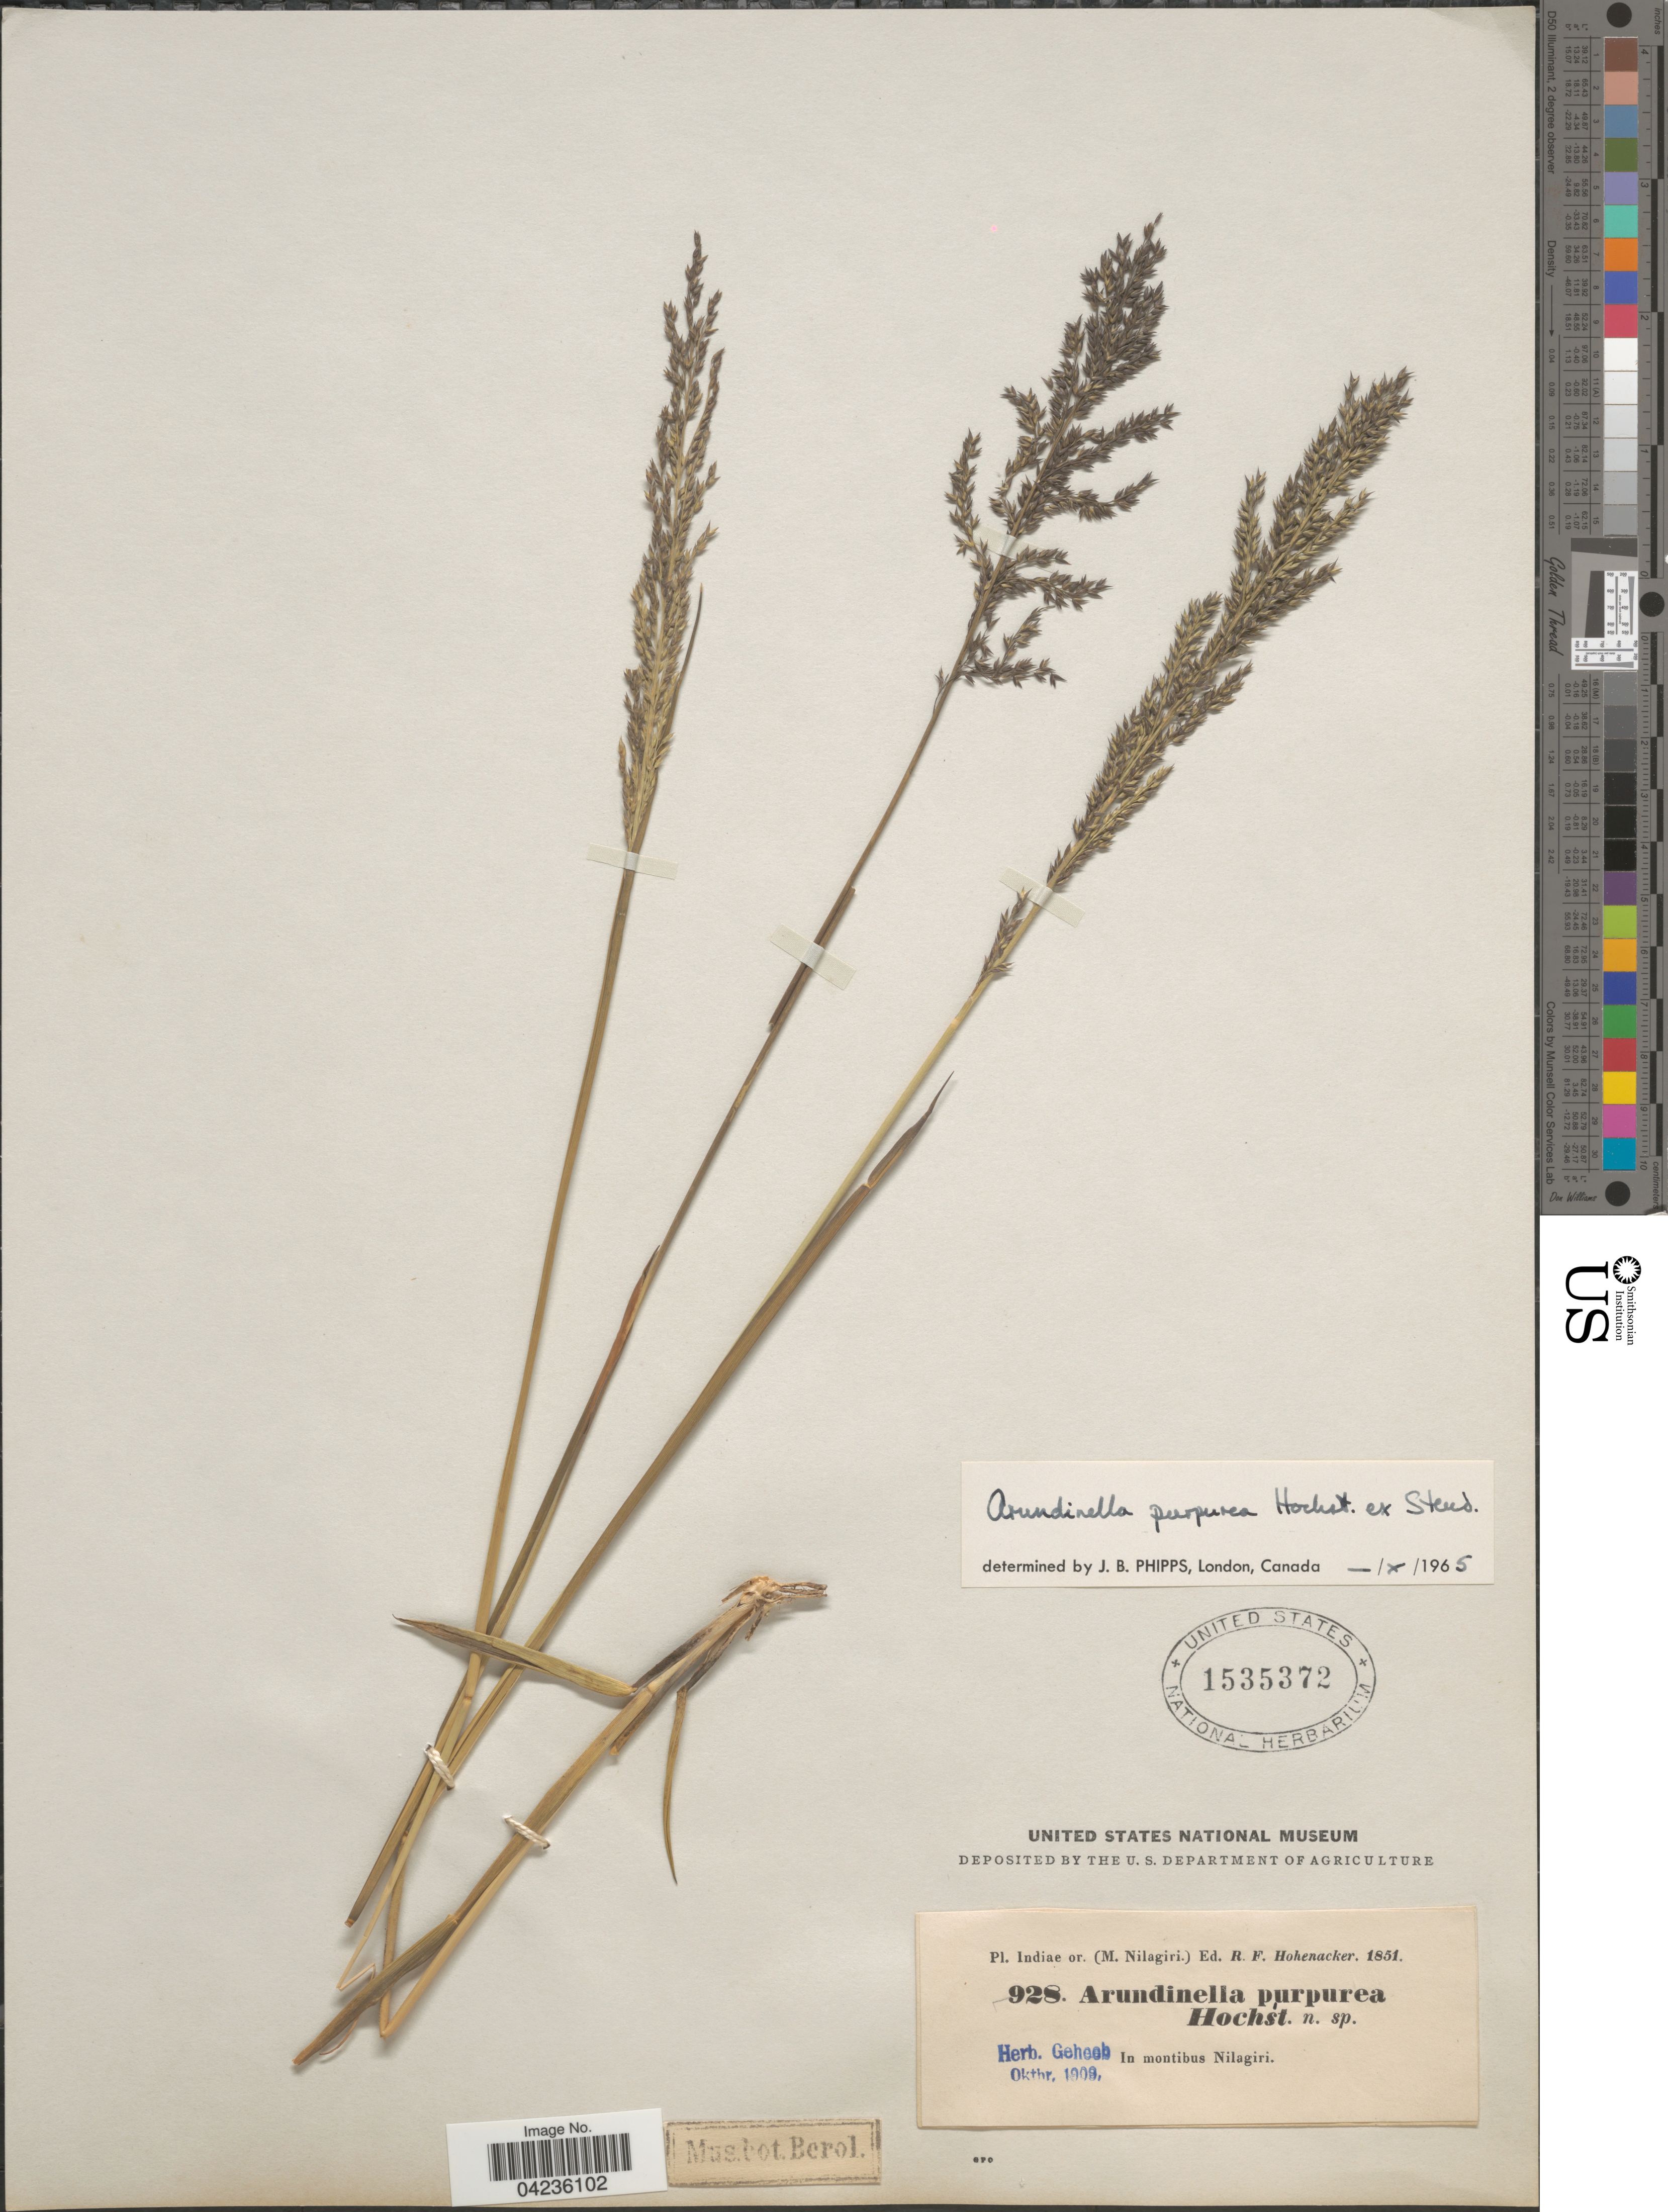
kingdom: Plantae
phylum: Tracheophyta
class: Liliopsida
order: Poales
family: Poaceae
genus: Arundinella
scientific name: Arundinella purpurea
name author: Hochst. ex Steud.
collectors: R. F. Hohenacker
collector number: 928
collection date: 1851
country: India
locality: Indiae or. (M. Nilagiri). In montibus Nilagiri.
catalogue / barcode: US 1535372